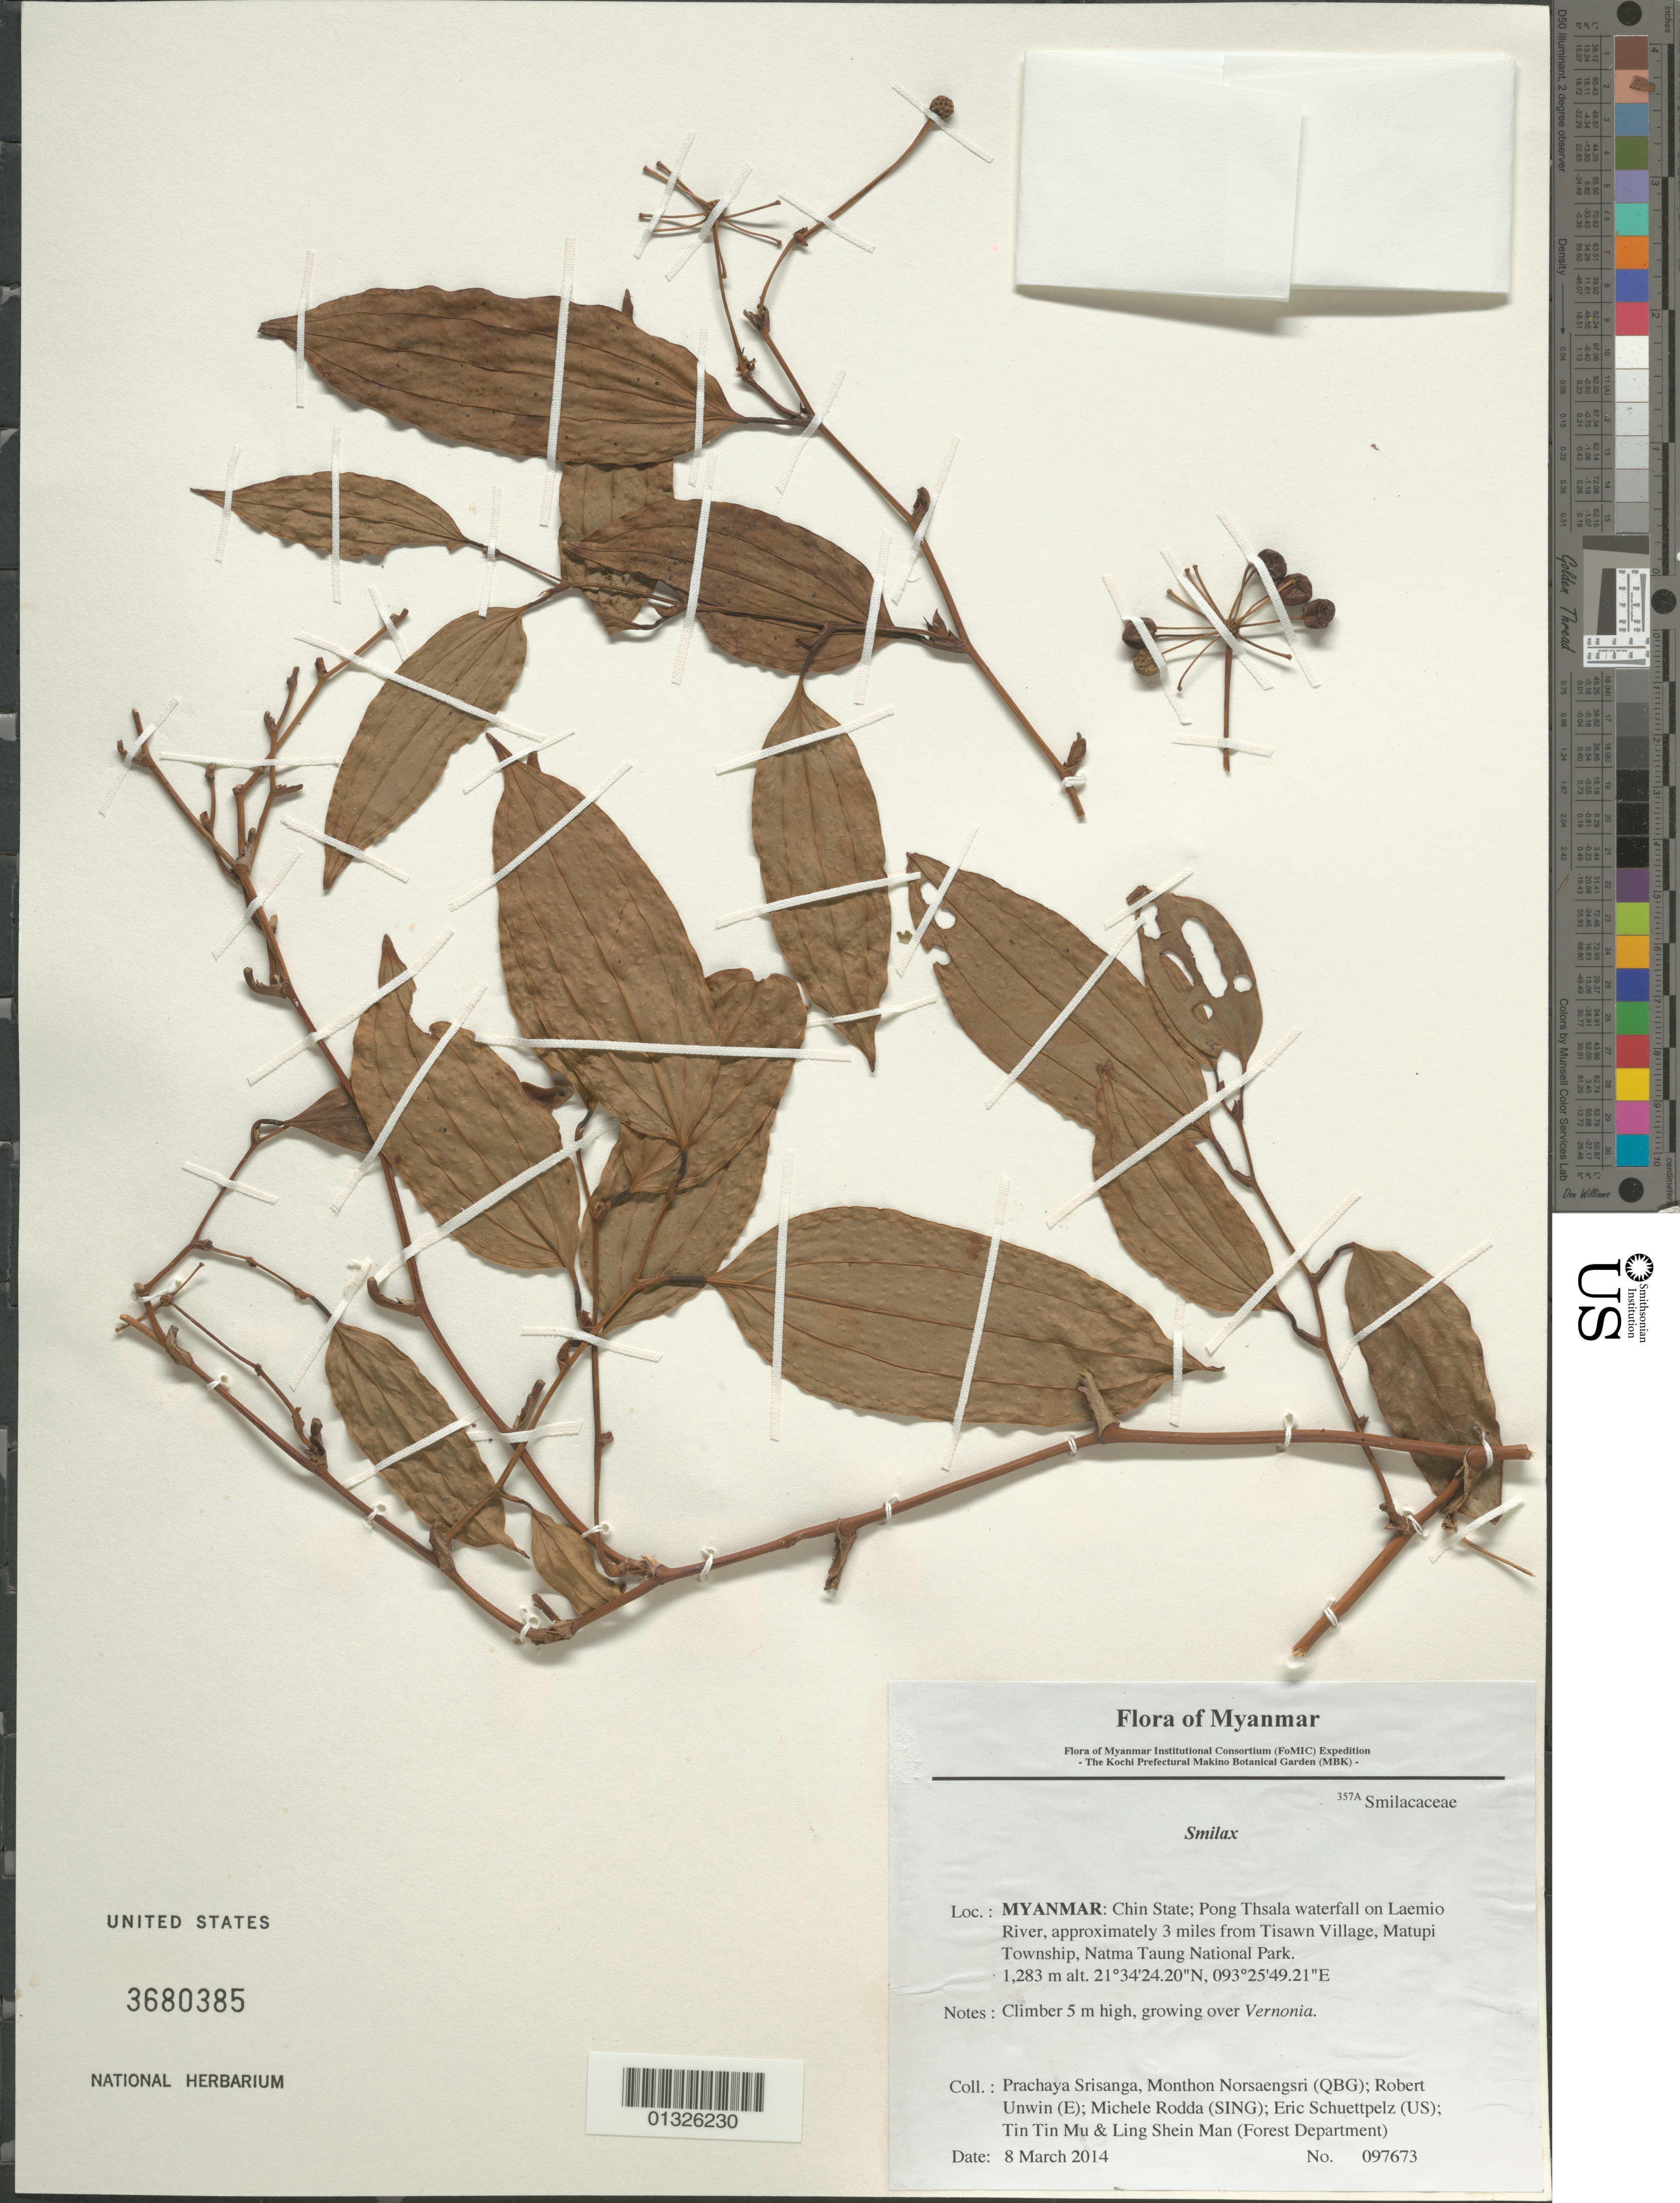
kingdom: Plantae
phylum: Tracheophyta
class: Liliopsida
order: Liliales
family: Smilacaceae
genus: Smilax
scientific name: Smilax sp.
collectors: P. Srisanga, M. Norsaengsri, R. Unwin, M. Rodda, E. Schuettpelz, Tin Tin Mu & Ling Shein Man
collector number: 97673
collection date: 2014-03-08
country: Myanmar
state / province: Chin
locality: Pong Thsala waterfall on Laemio River, approximately 3 miles from Tisawn Village, Matupi Township, Natma Taung National Park.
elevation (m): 1283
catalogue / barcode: US 3680385